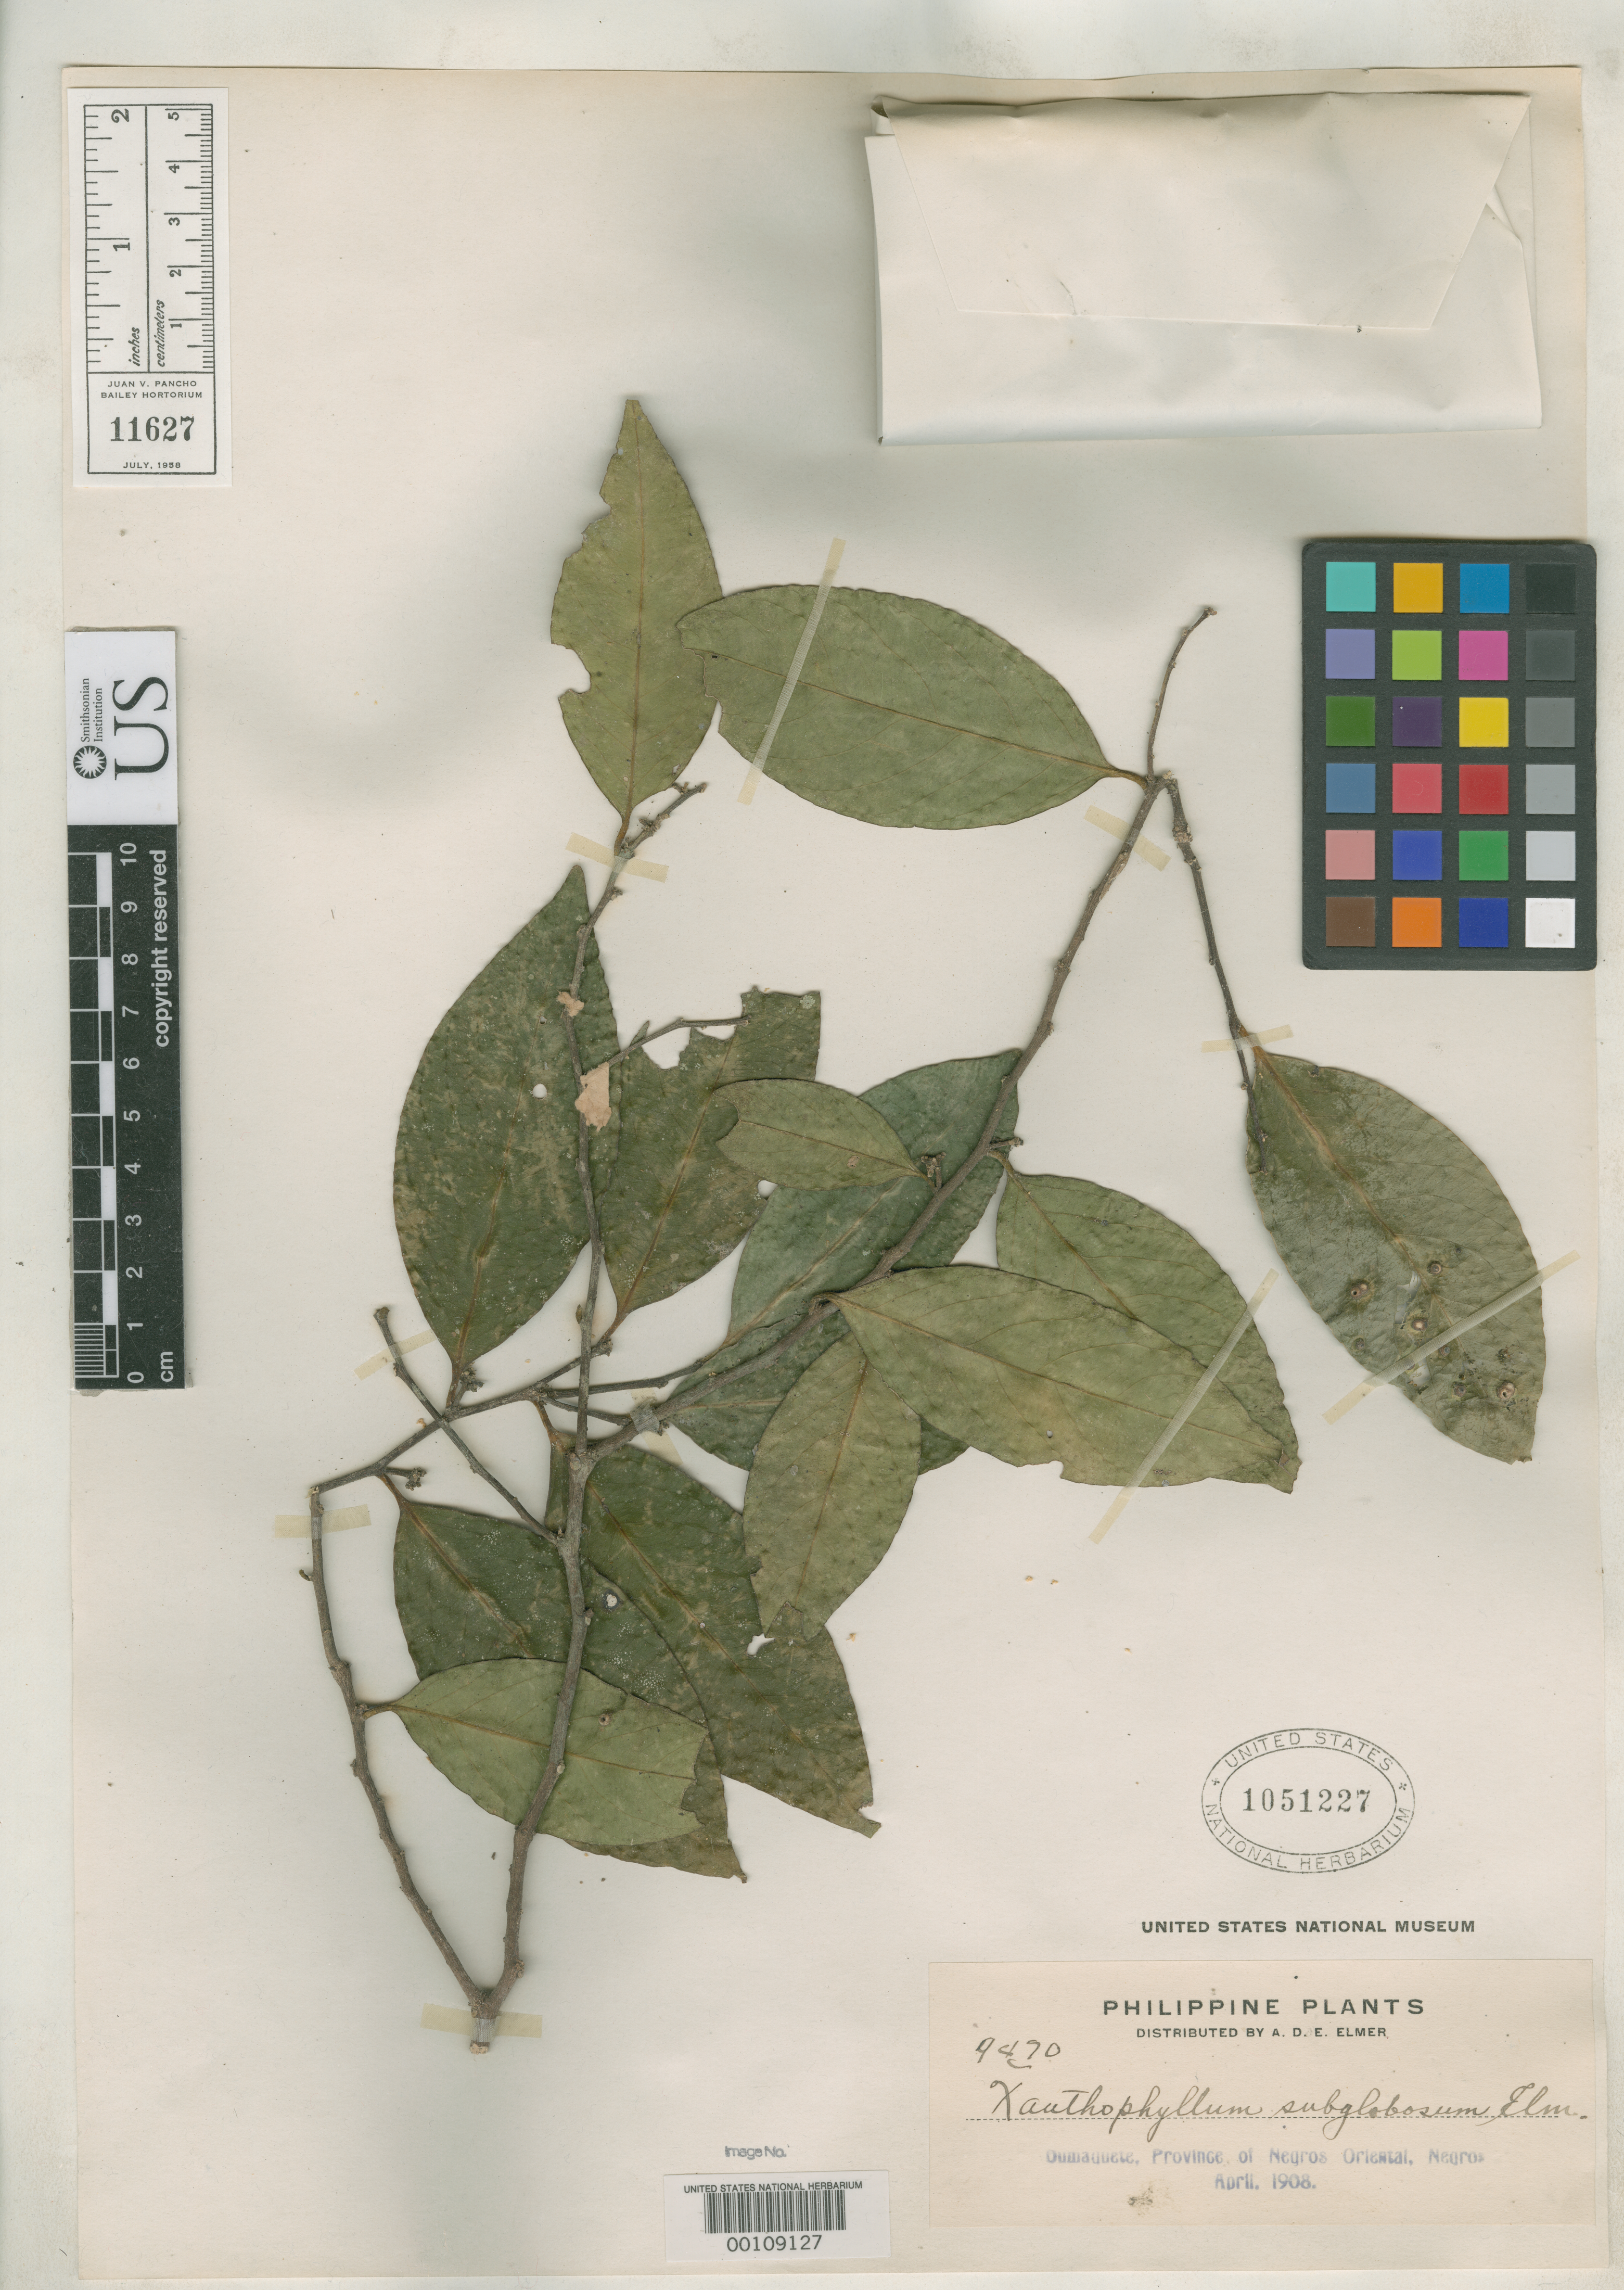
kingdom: Plantae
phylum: Tracheophyta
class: Magnoliopsida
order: Fabales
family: Polygalaceae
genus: Xanthophyllum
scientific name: Xanthophyllum subglobosum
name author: Elmer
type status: Isotype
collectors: A. D. E. Elmer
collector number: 9470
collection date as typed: Mar 1908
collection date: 1908-03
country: Philippines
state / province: Central Visayas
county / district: Negros Oriental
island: Negros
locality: Dumaguete, Cuernos Mountains.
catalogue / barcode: US 1051227